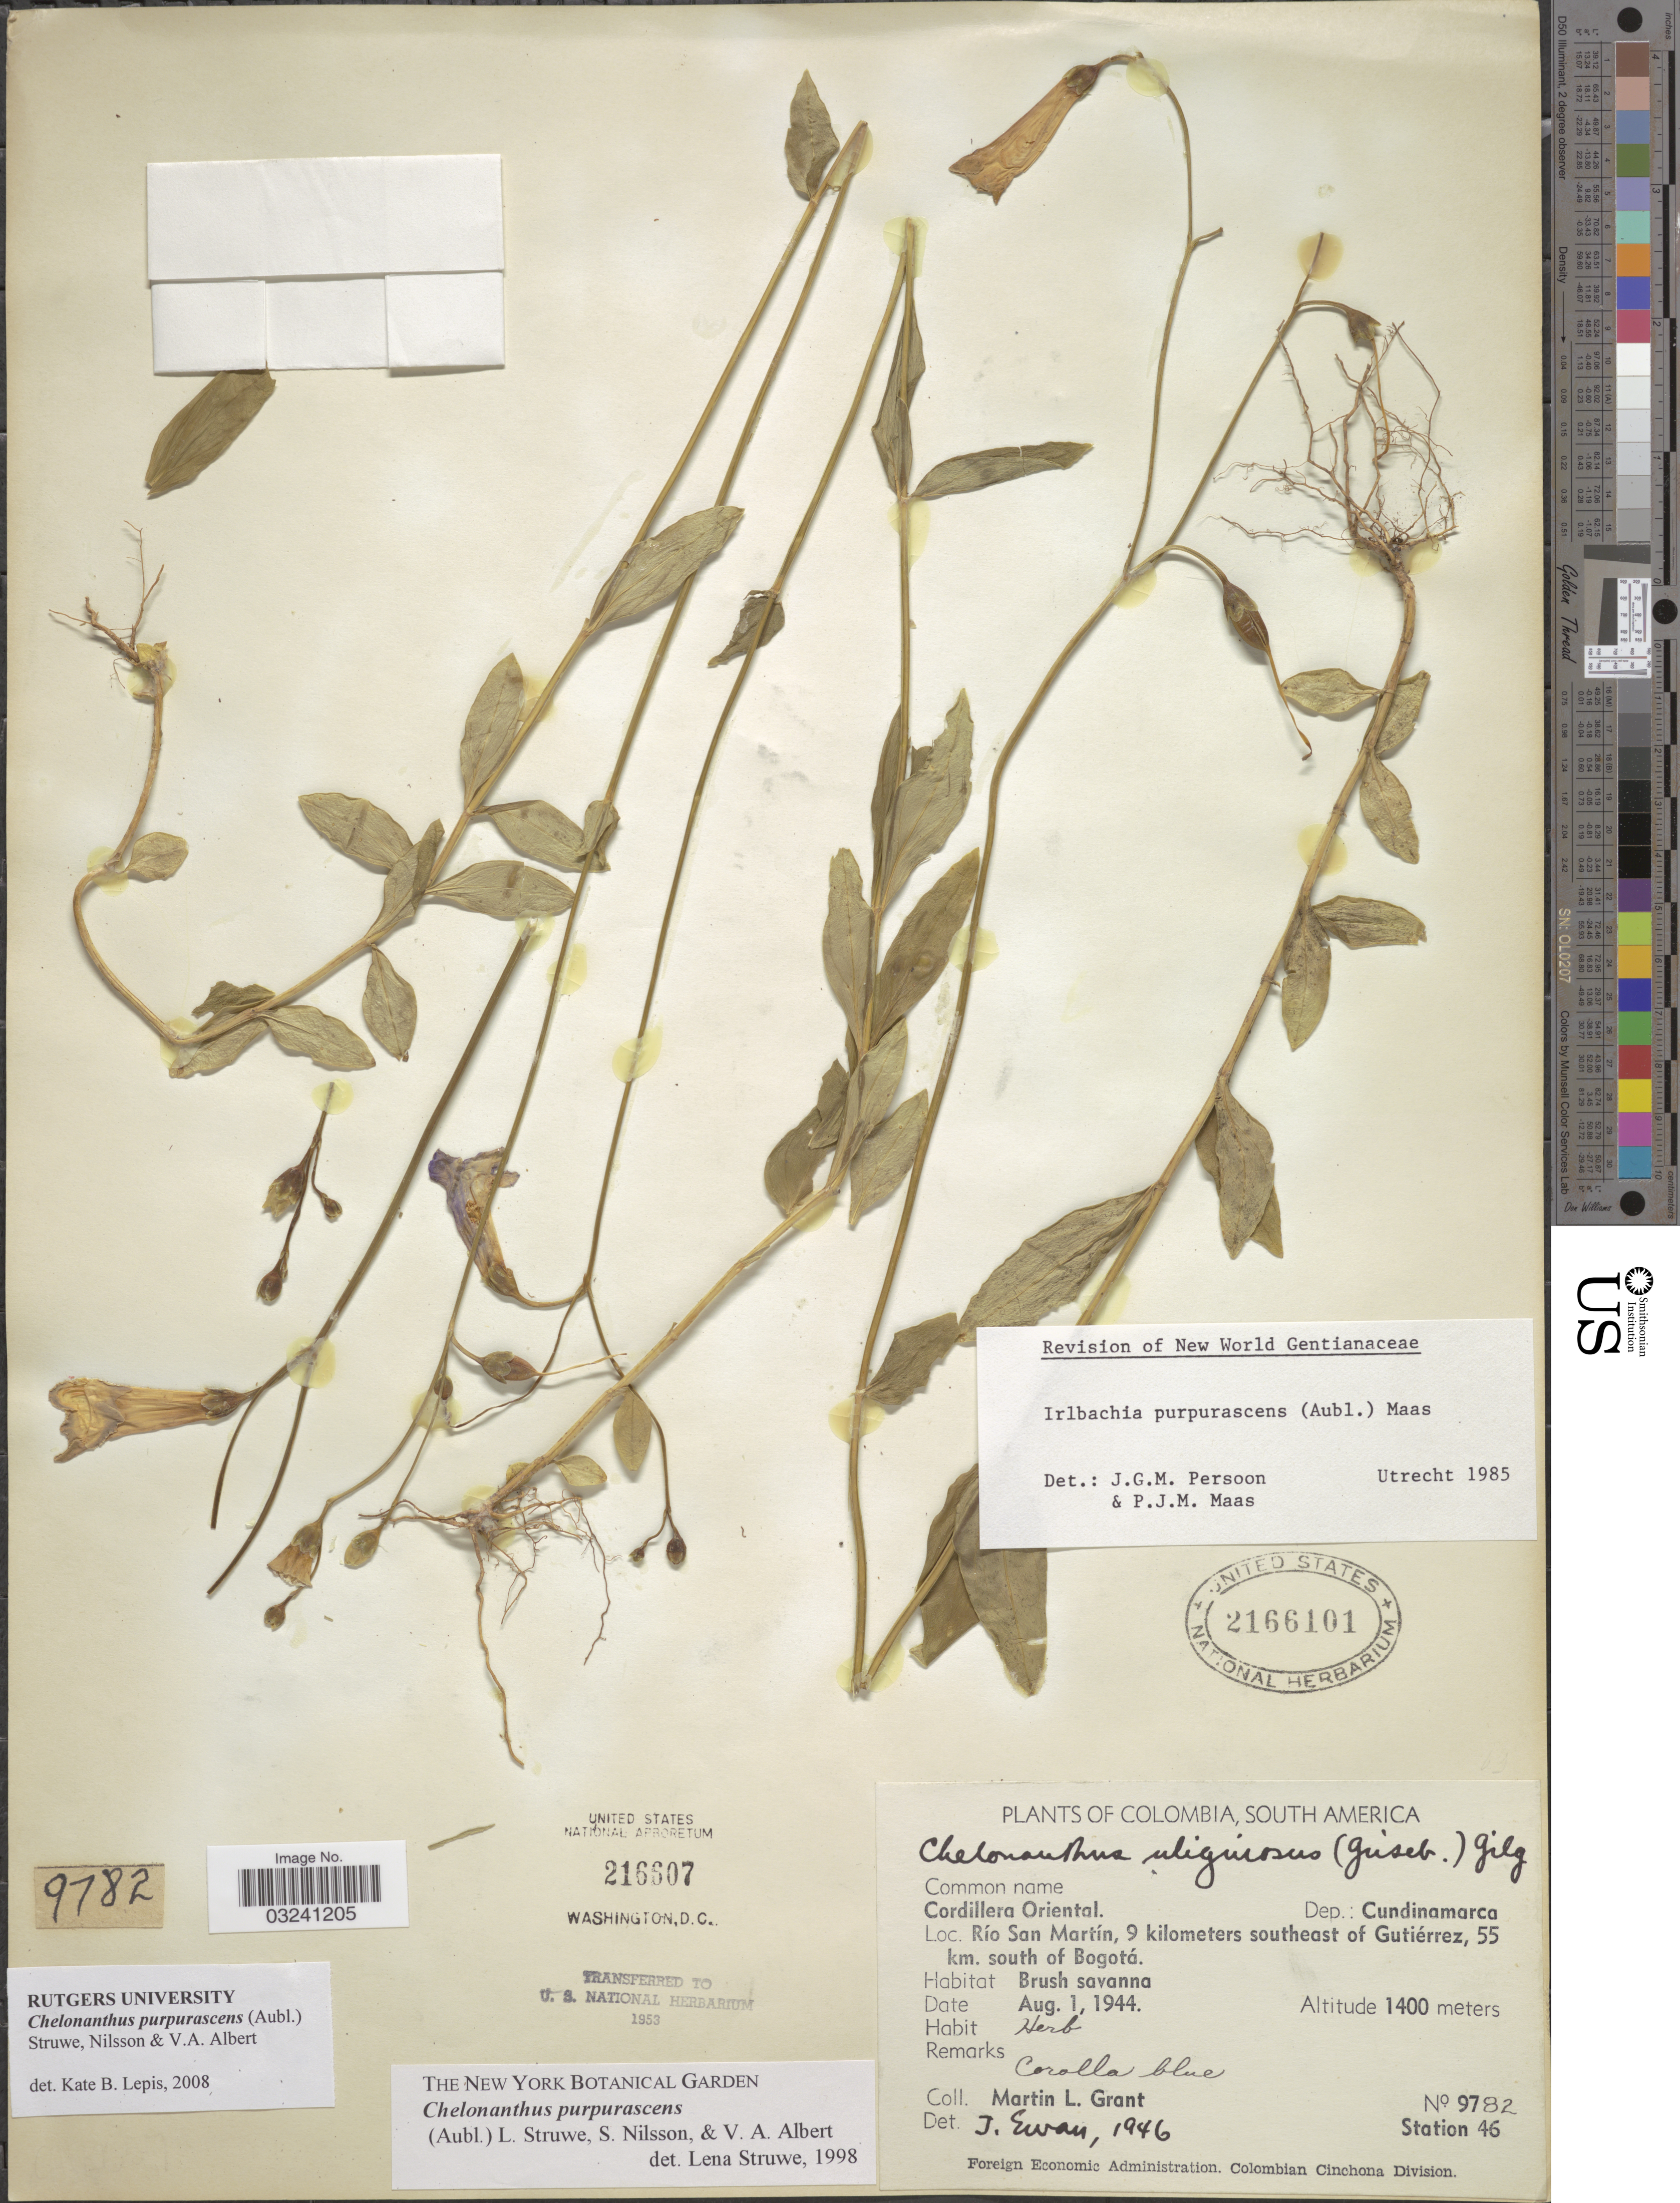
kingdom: Plantae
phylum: Tracheophyta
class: Magnoliopsida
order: Gentianales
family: Gentianaceae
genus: Chelonanthus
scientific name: Chelonanthus purpurascens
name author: (Aubl.) Struwe et al.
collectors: M. L. Grant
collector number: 9782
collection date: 1944-08-01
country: Colombia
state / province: Cundinamarca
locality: Cordillera Oriental. Dep.: Cundinamarca. Río San Martín, 9 kilometers southeast of Gutiérrez, 55 km. south of Bogotá.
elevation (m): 1400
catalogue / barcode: US 2166101